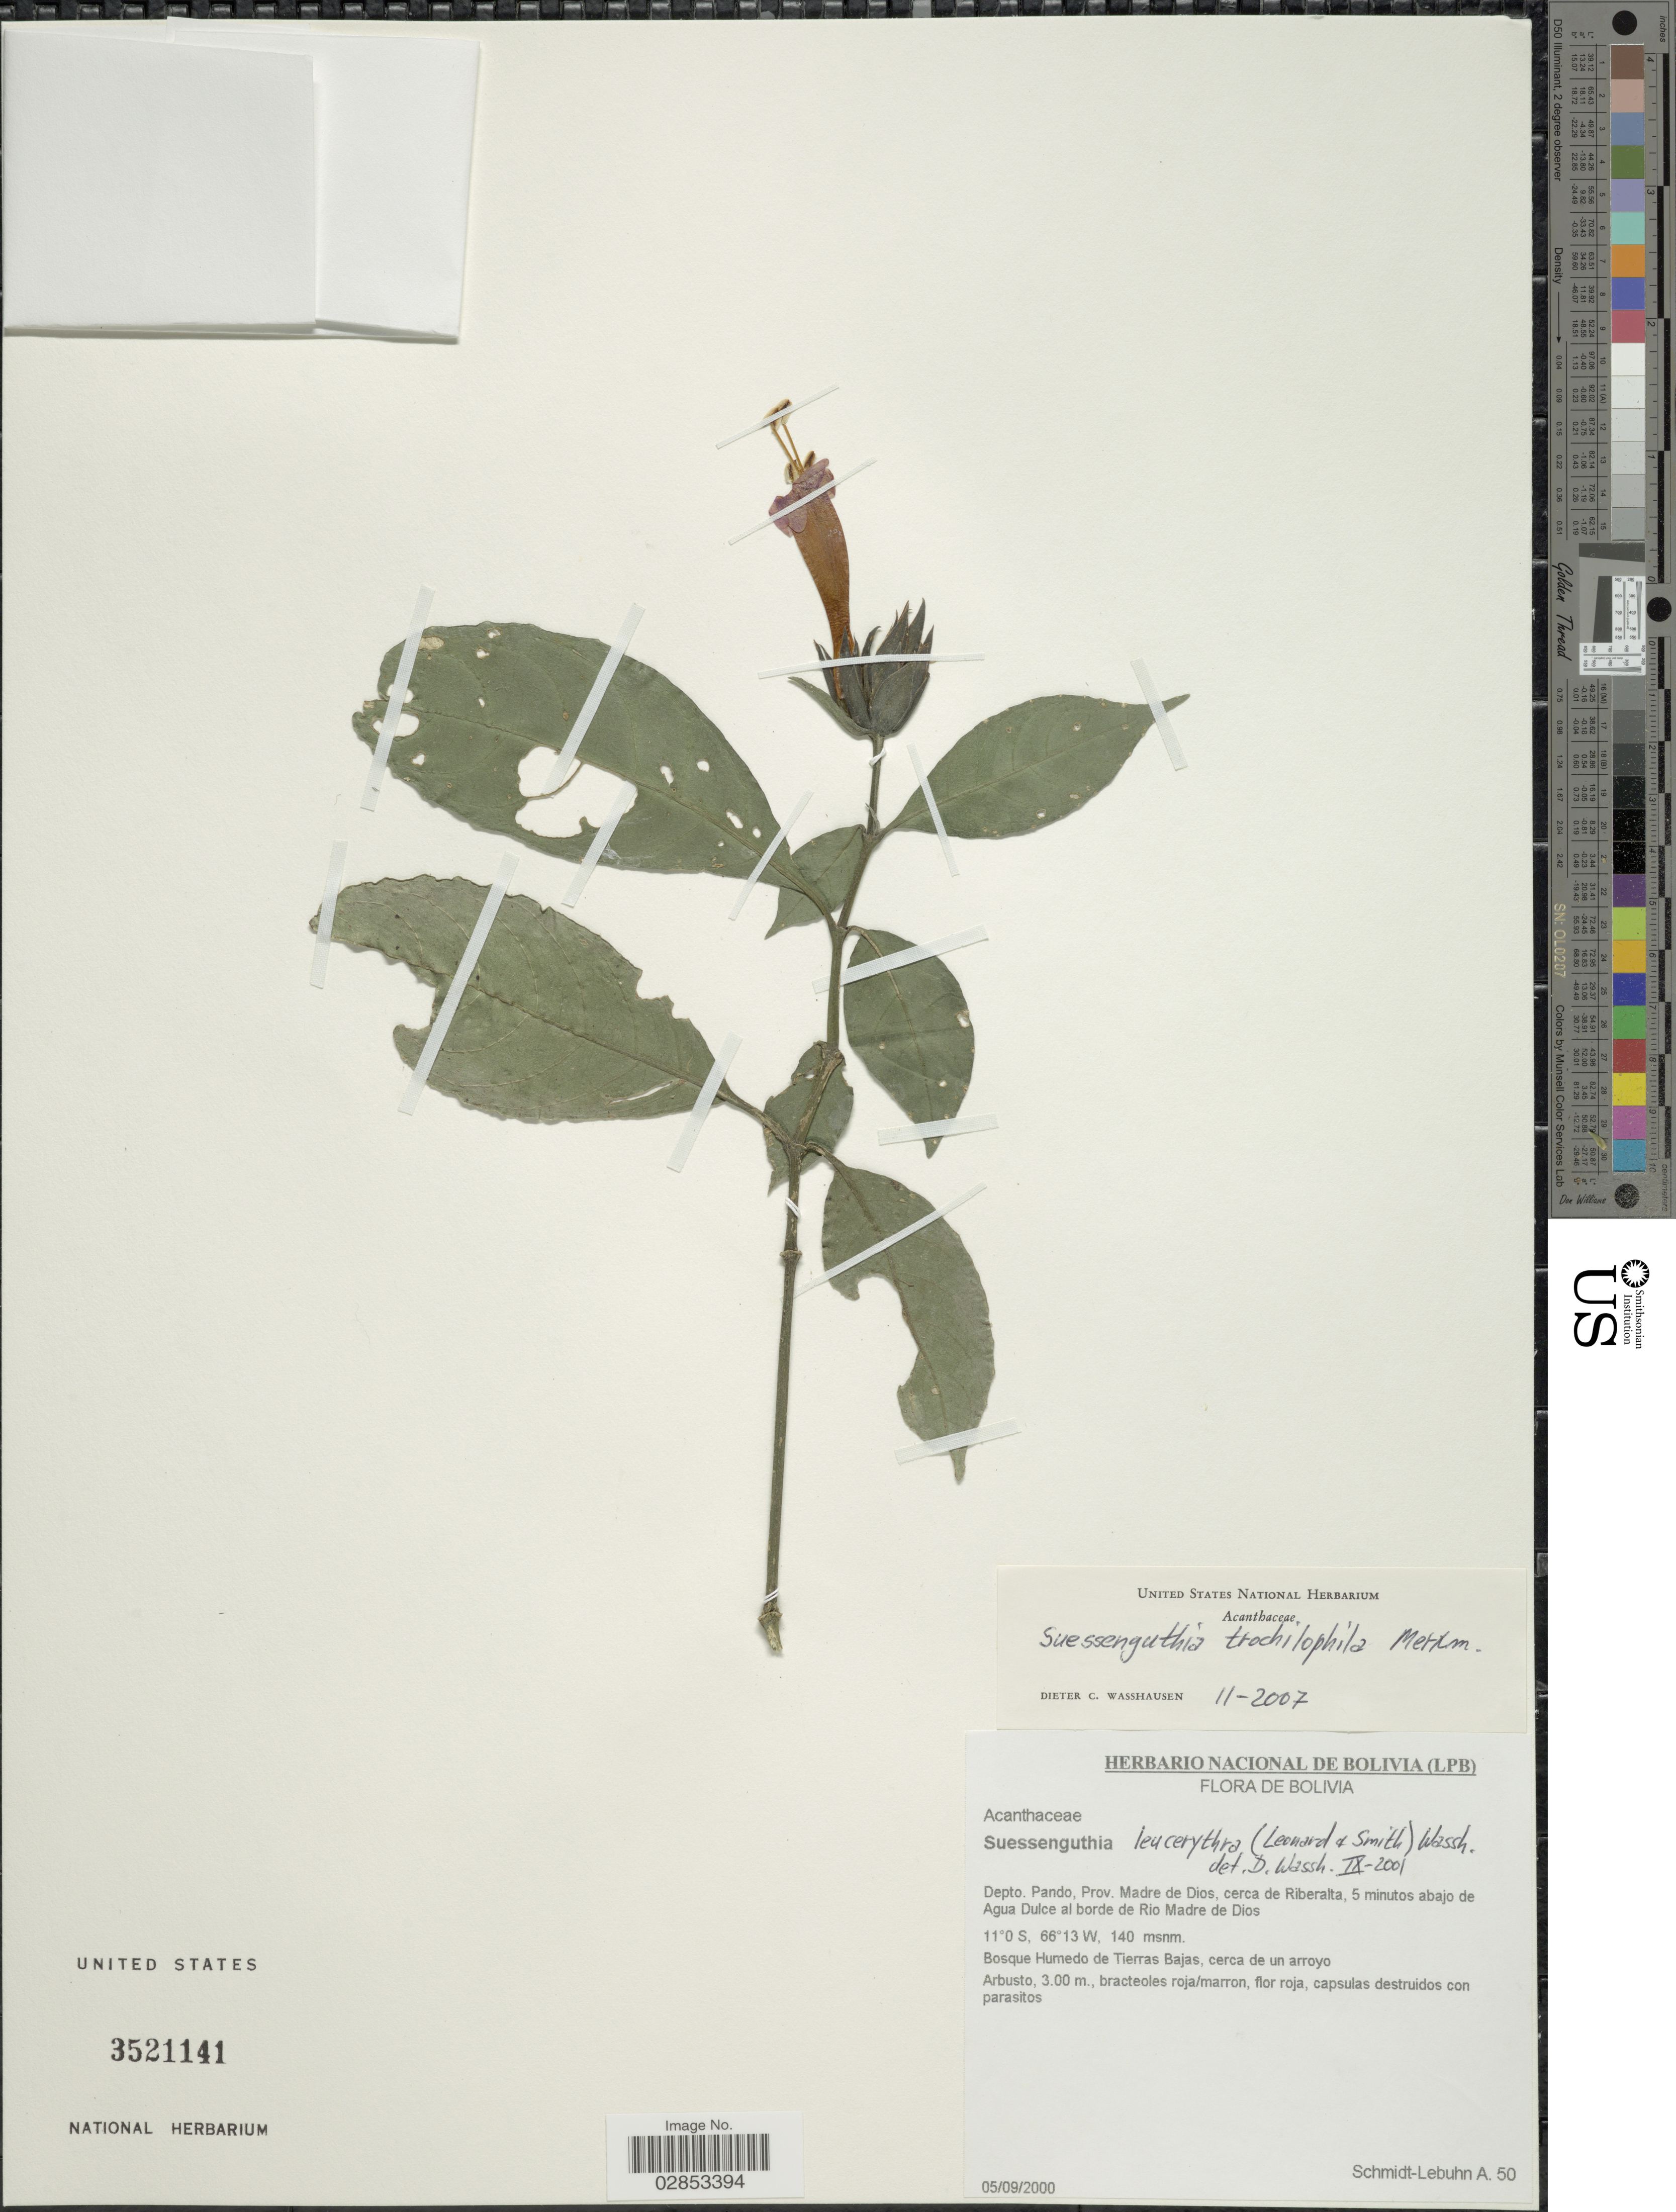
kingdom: Plantae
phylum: Tracheophyta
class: Magnoliopsida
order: Lamiales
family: Acanthaceae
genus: Suessenguthia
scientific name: Suessenguthia trochilophila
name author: Merxm.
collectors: A. Schmidt-Lebuhn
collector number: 50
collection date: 2000-09-05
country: Bolivia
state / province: Pando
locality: Depto. Pando, Prov. Madre de Dios, cerca de Riberalta, 5 minutos abajo de Agua Dulce al borde de Rio Madre de Dios.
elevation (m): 140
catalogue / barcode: US 3521141